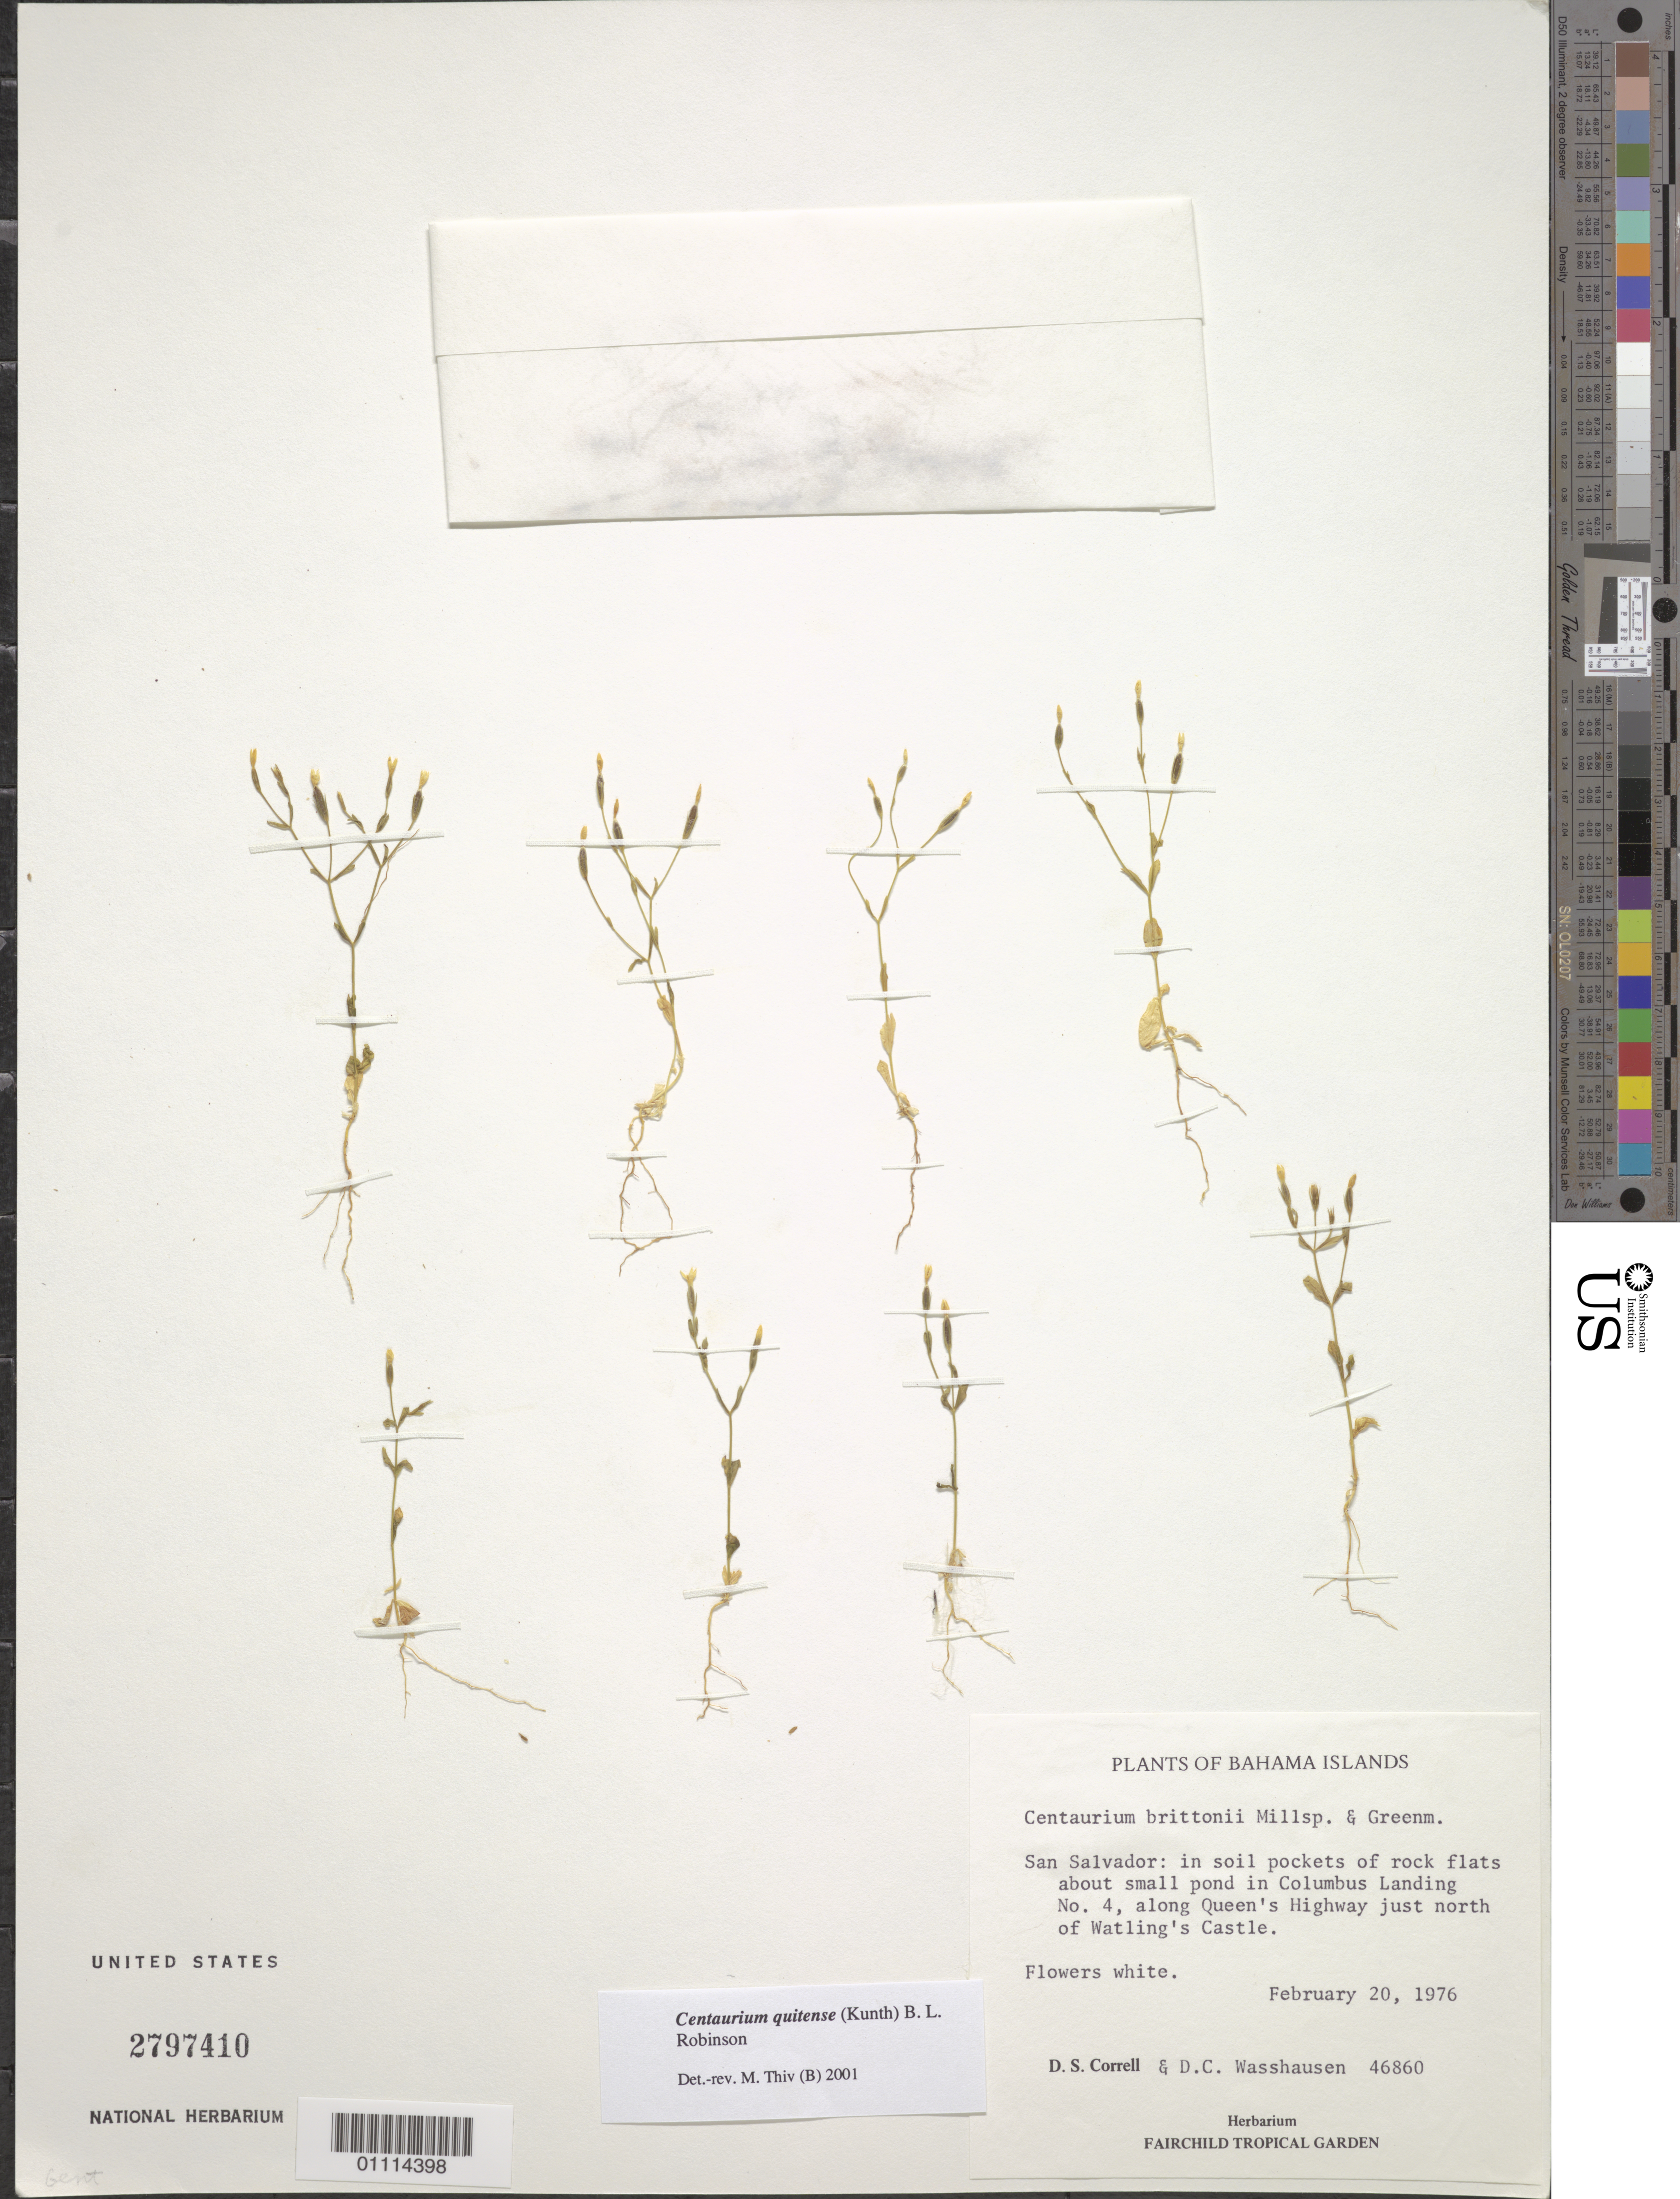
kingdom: Plantae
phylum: Tracheophyta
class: Magnoliopsida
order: Gentianales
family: Gentianaceae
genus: Centaurium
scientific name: Centaurium quitense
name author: (Kunth) B.L. Rob.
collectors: D. S. Correll & D. C. Wasshausen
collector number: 46860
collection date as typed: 20 Feb 1976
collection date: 1976-02-20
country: Bahamas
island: San Salvador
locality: In soil pockets of rock flats about small pond in Columbus Landing No. 4, along Queen's Highway just N of Watling's Castle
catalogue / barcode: US 2797410